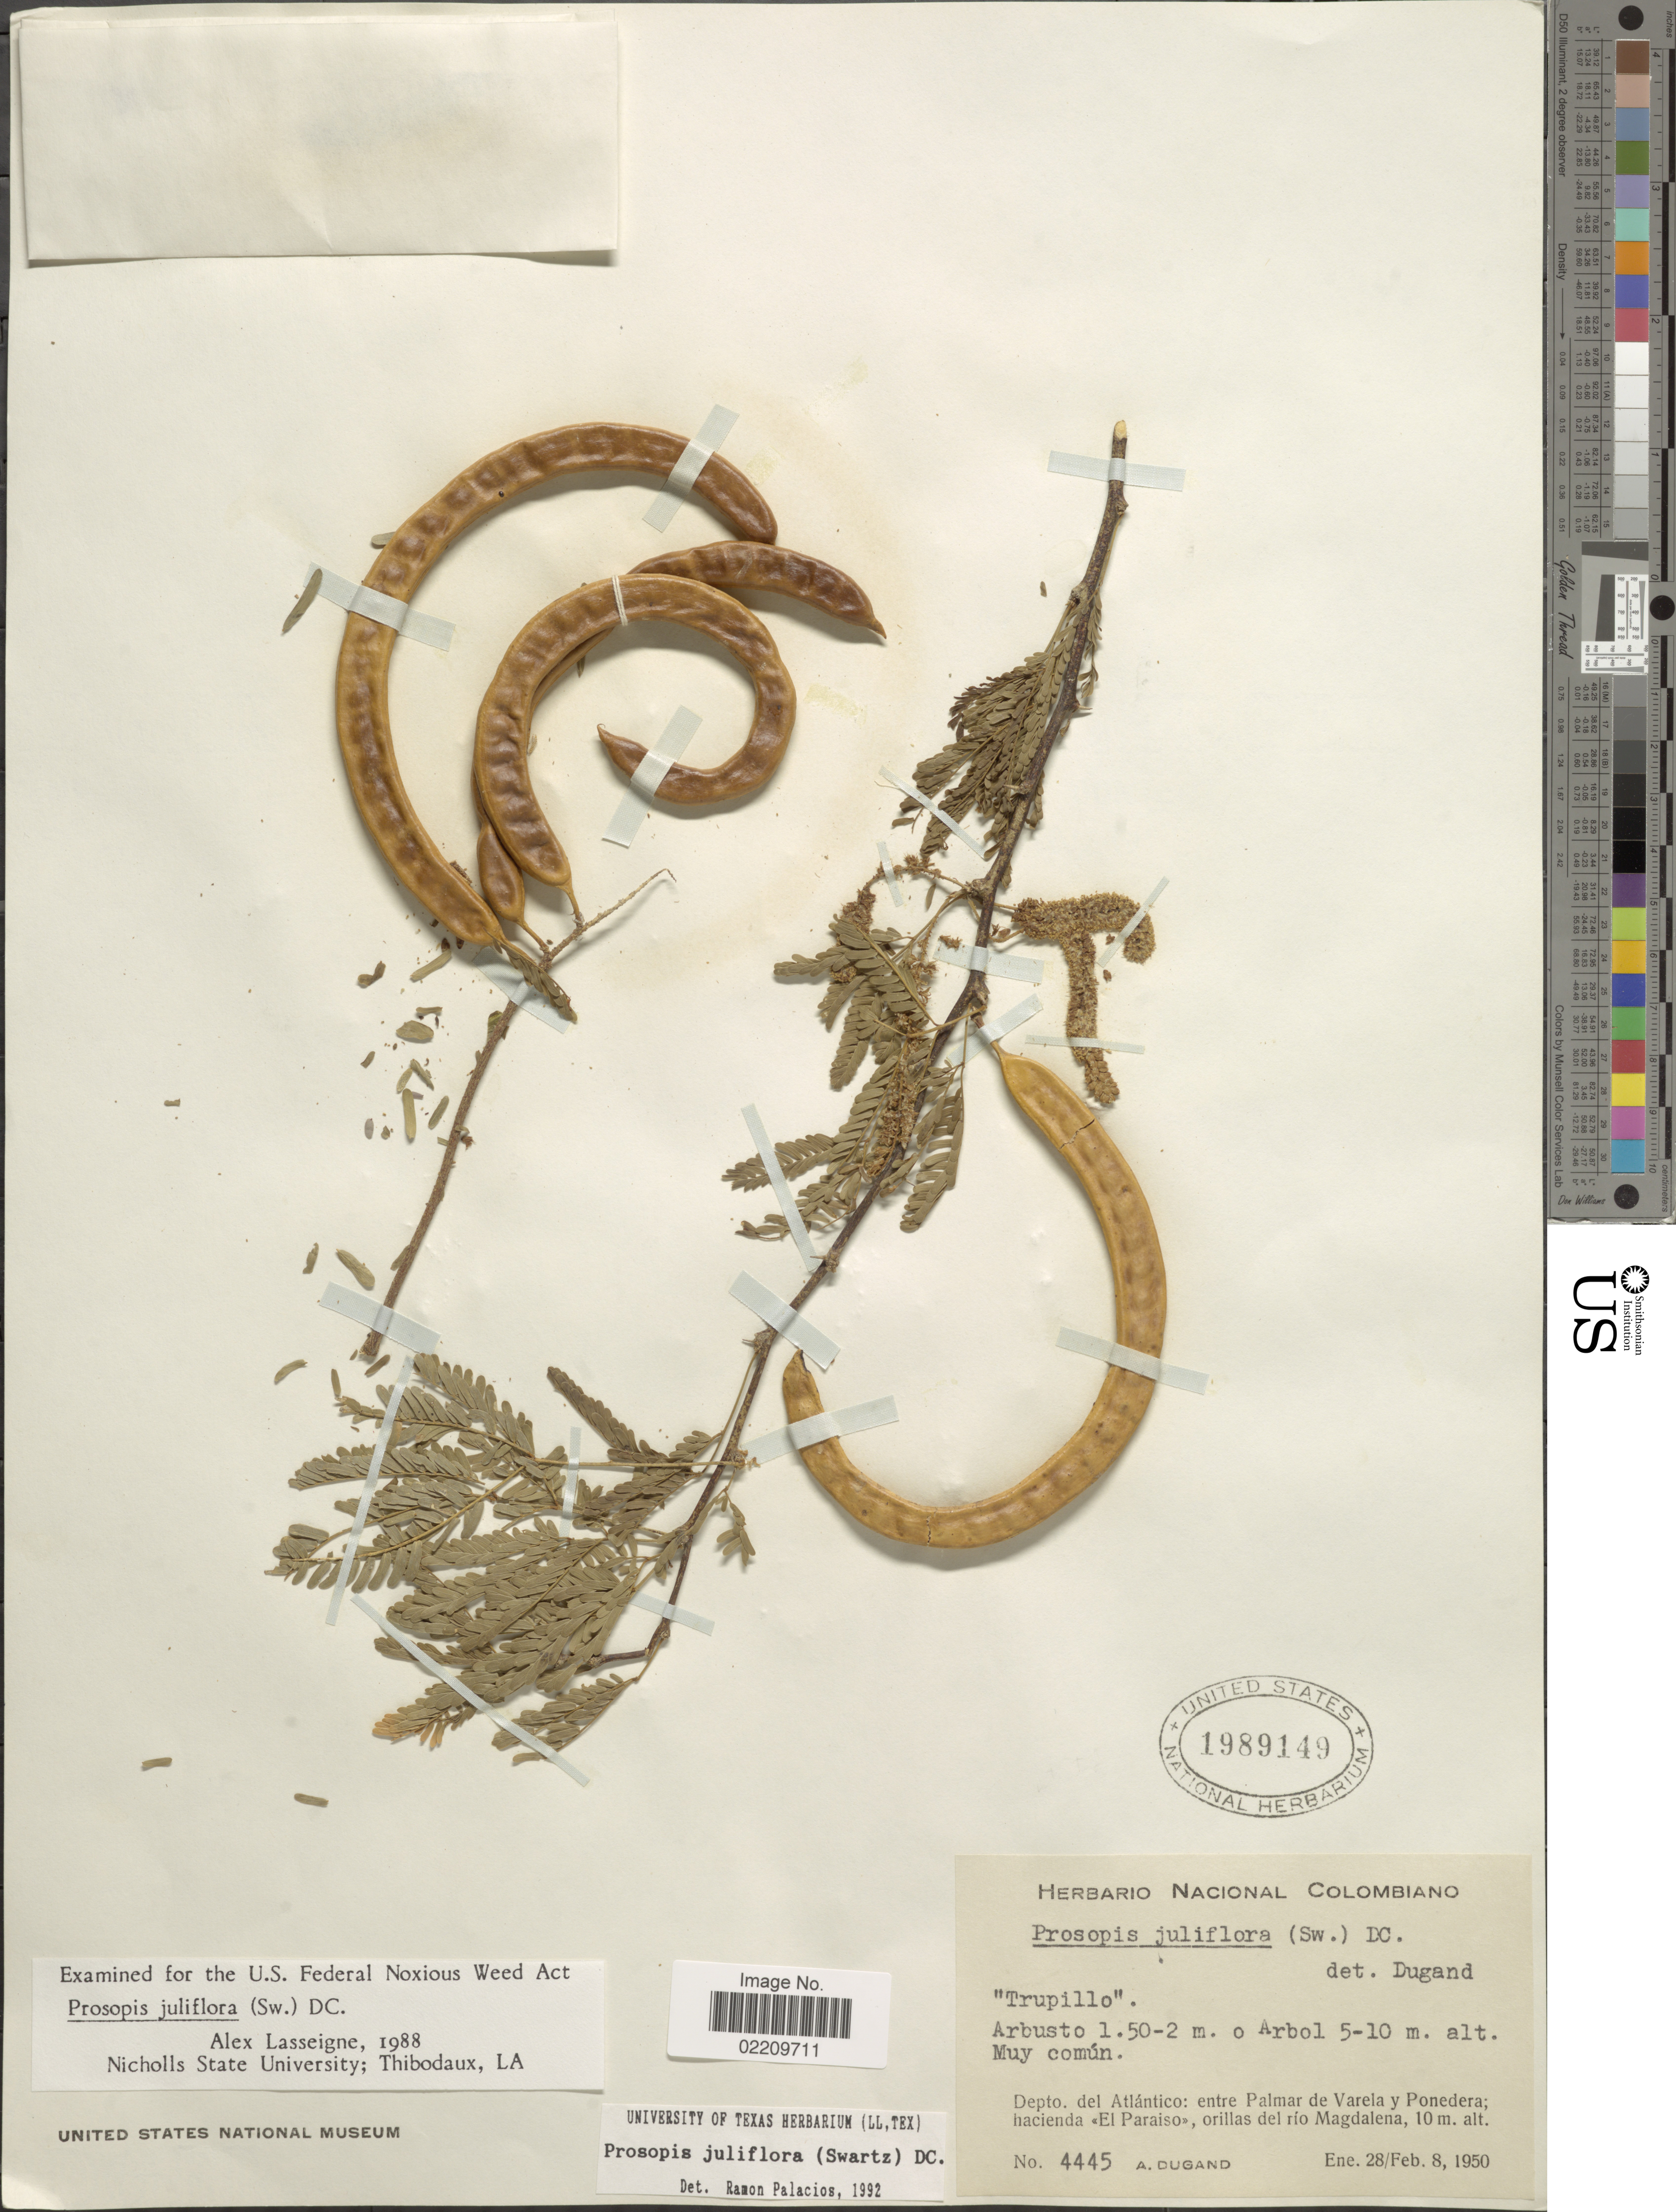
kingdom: Plantae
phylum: Tracheophyta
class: Magnoliopsida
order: Fabales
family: Fabaceae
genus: Neltuma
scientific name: Neltuma juliflora var. juliflora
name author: (Sw.) Raf.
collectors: A. Dugand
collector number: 4445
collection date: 1950-01-28/1950-02-08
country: Colombia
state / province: Atlántico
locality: Depto. del Atlántico: entre Palmar de Varela y Ponedera; hacienda <<El Paraiso>>, orillas del río Magdalena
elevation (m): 10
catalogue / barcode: US 1989149